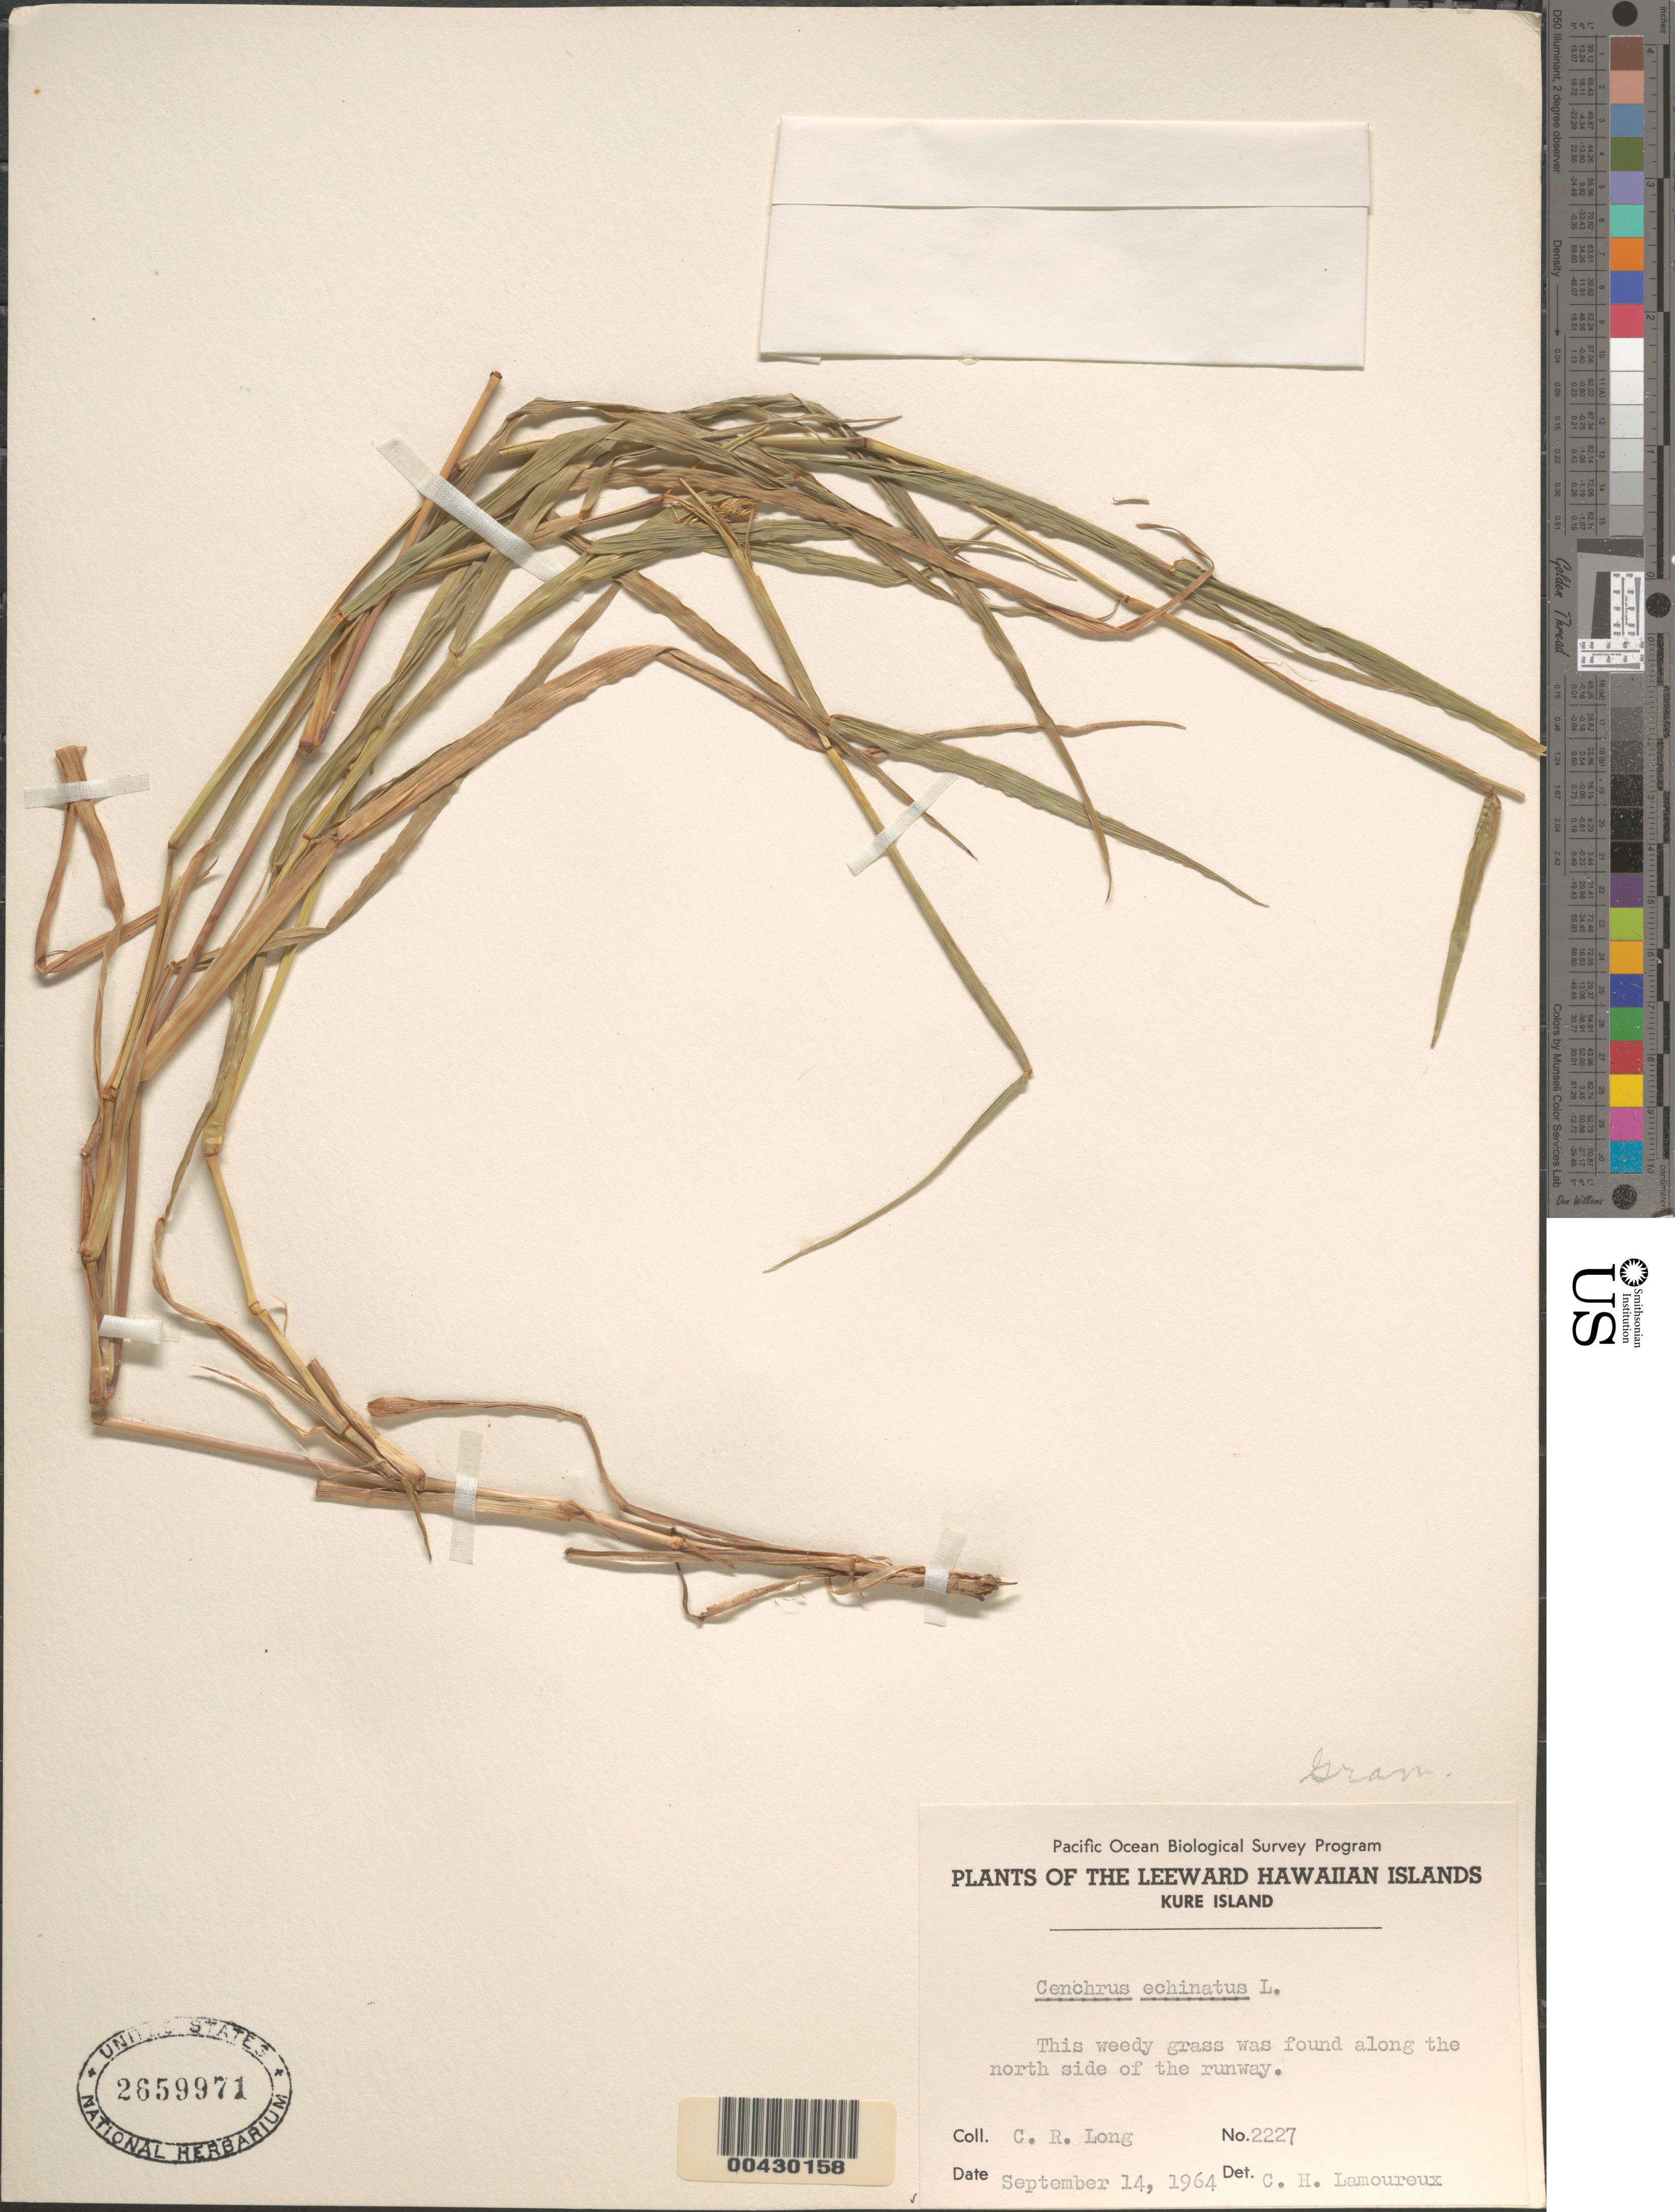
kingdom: Plantae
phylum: Tracheophyta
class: Liliopsida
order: Poales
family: Poaceae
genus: Cenchrus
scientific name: Cenchrus echinatus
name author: L.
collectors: C. Long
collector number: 2227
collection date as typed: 14 Sep 1964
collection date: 1964-09-14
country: United States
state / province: Hawaii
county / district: Honolulu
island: Kure Atoll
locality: along the north side of the runway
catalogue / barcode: US 2659971